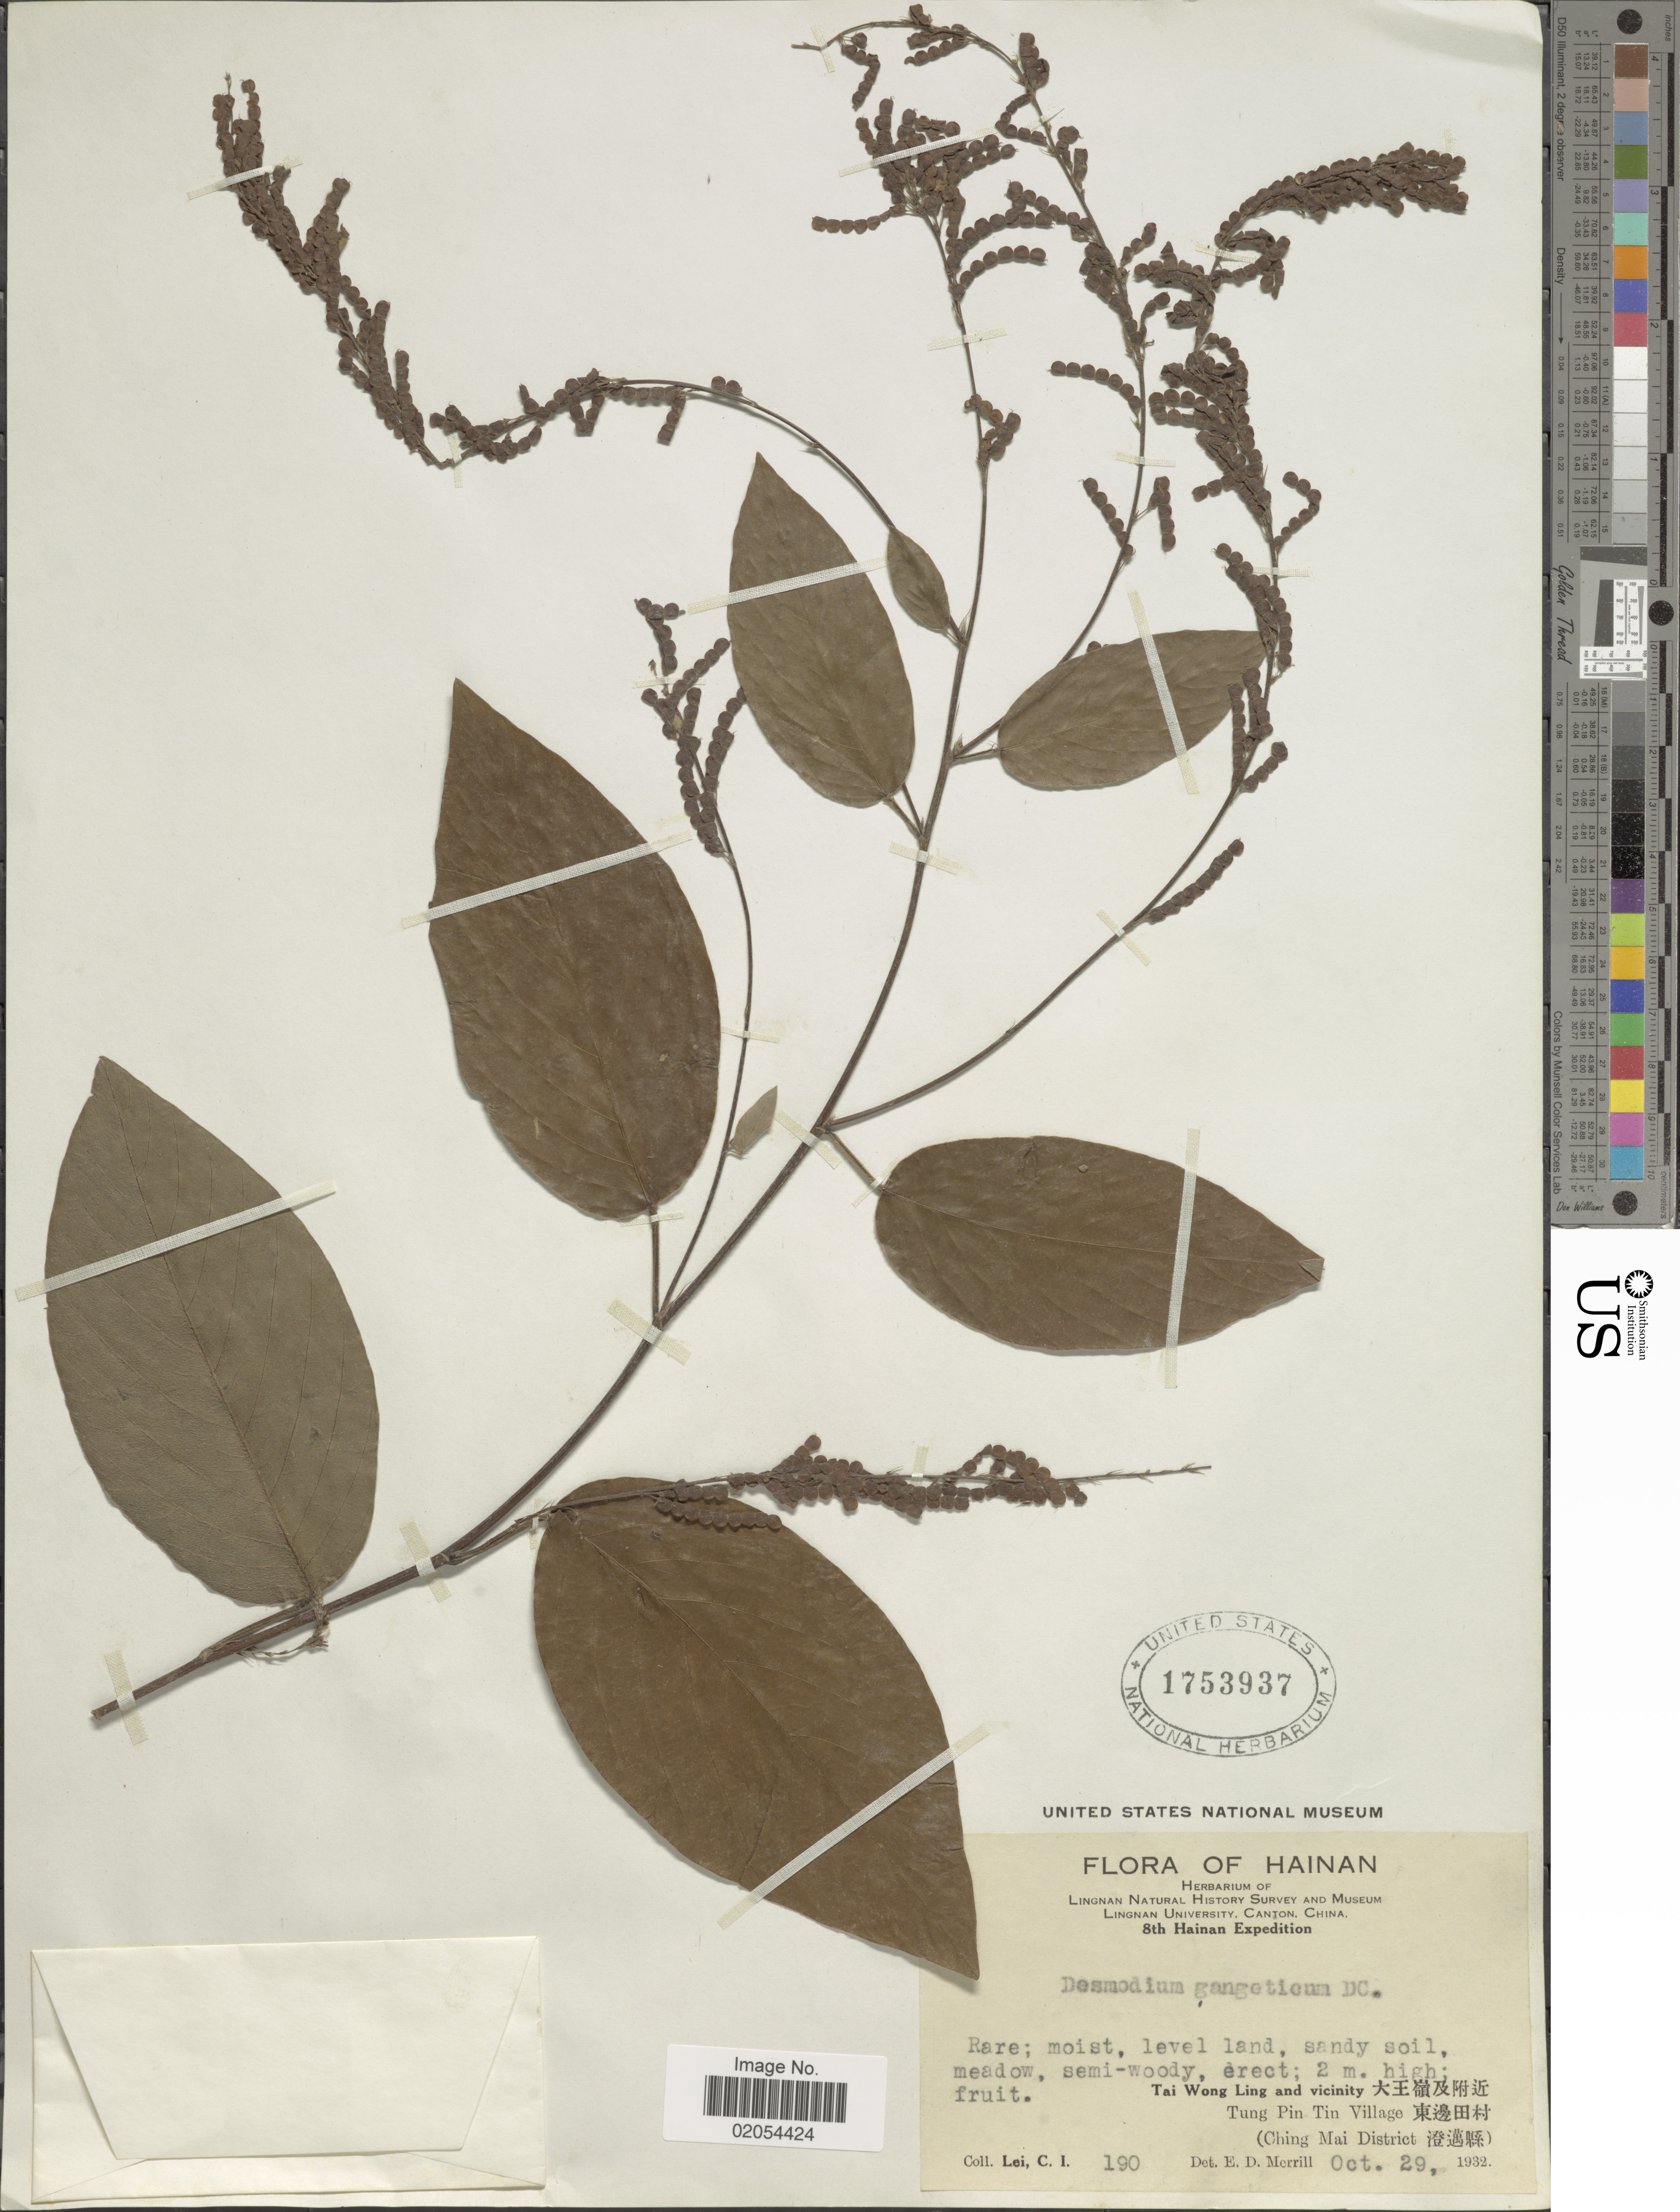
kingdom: Plantae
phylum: Tracheophyta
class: Magnoliopsida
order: Fabales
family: Fabaceae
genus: Pleurolobus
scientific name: Pleurolobus gangeticus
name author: (L.) J. St.-Hil. ex H. Ohashi & K. Ohashi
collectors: C. I. Lei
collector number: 190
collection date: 1932-10-29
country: China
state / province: Hainan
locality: Tai Wong Ling and vicinity, Tung Pin Tin Village, (Ching mai District)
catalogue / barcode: US 1753937